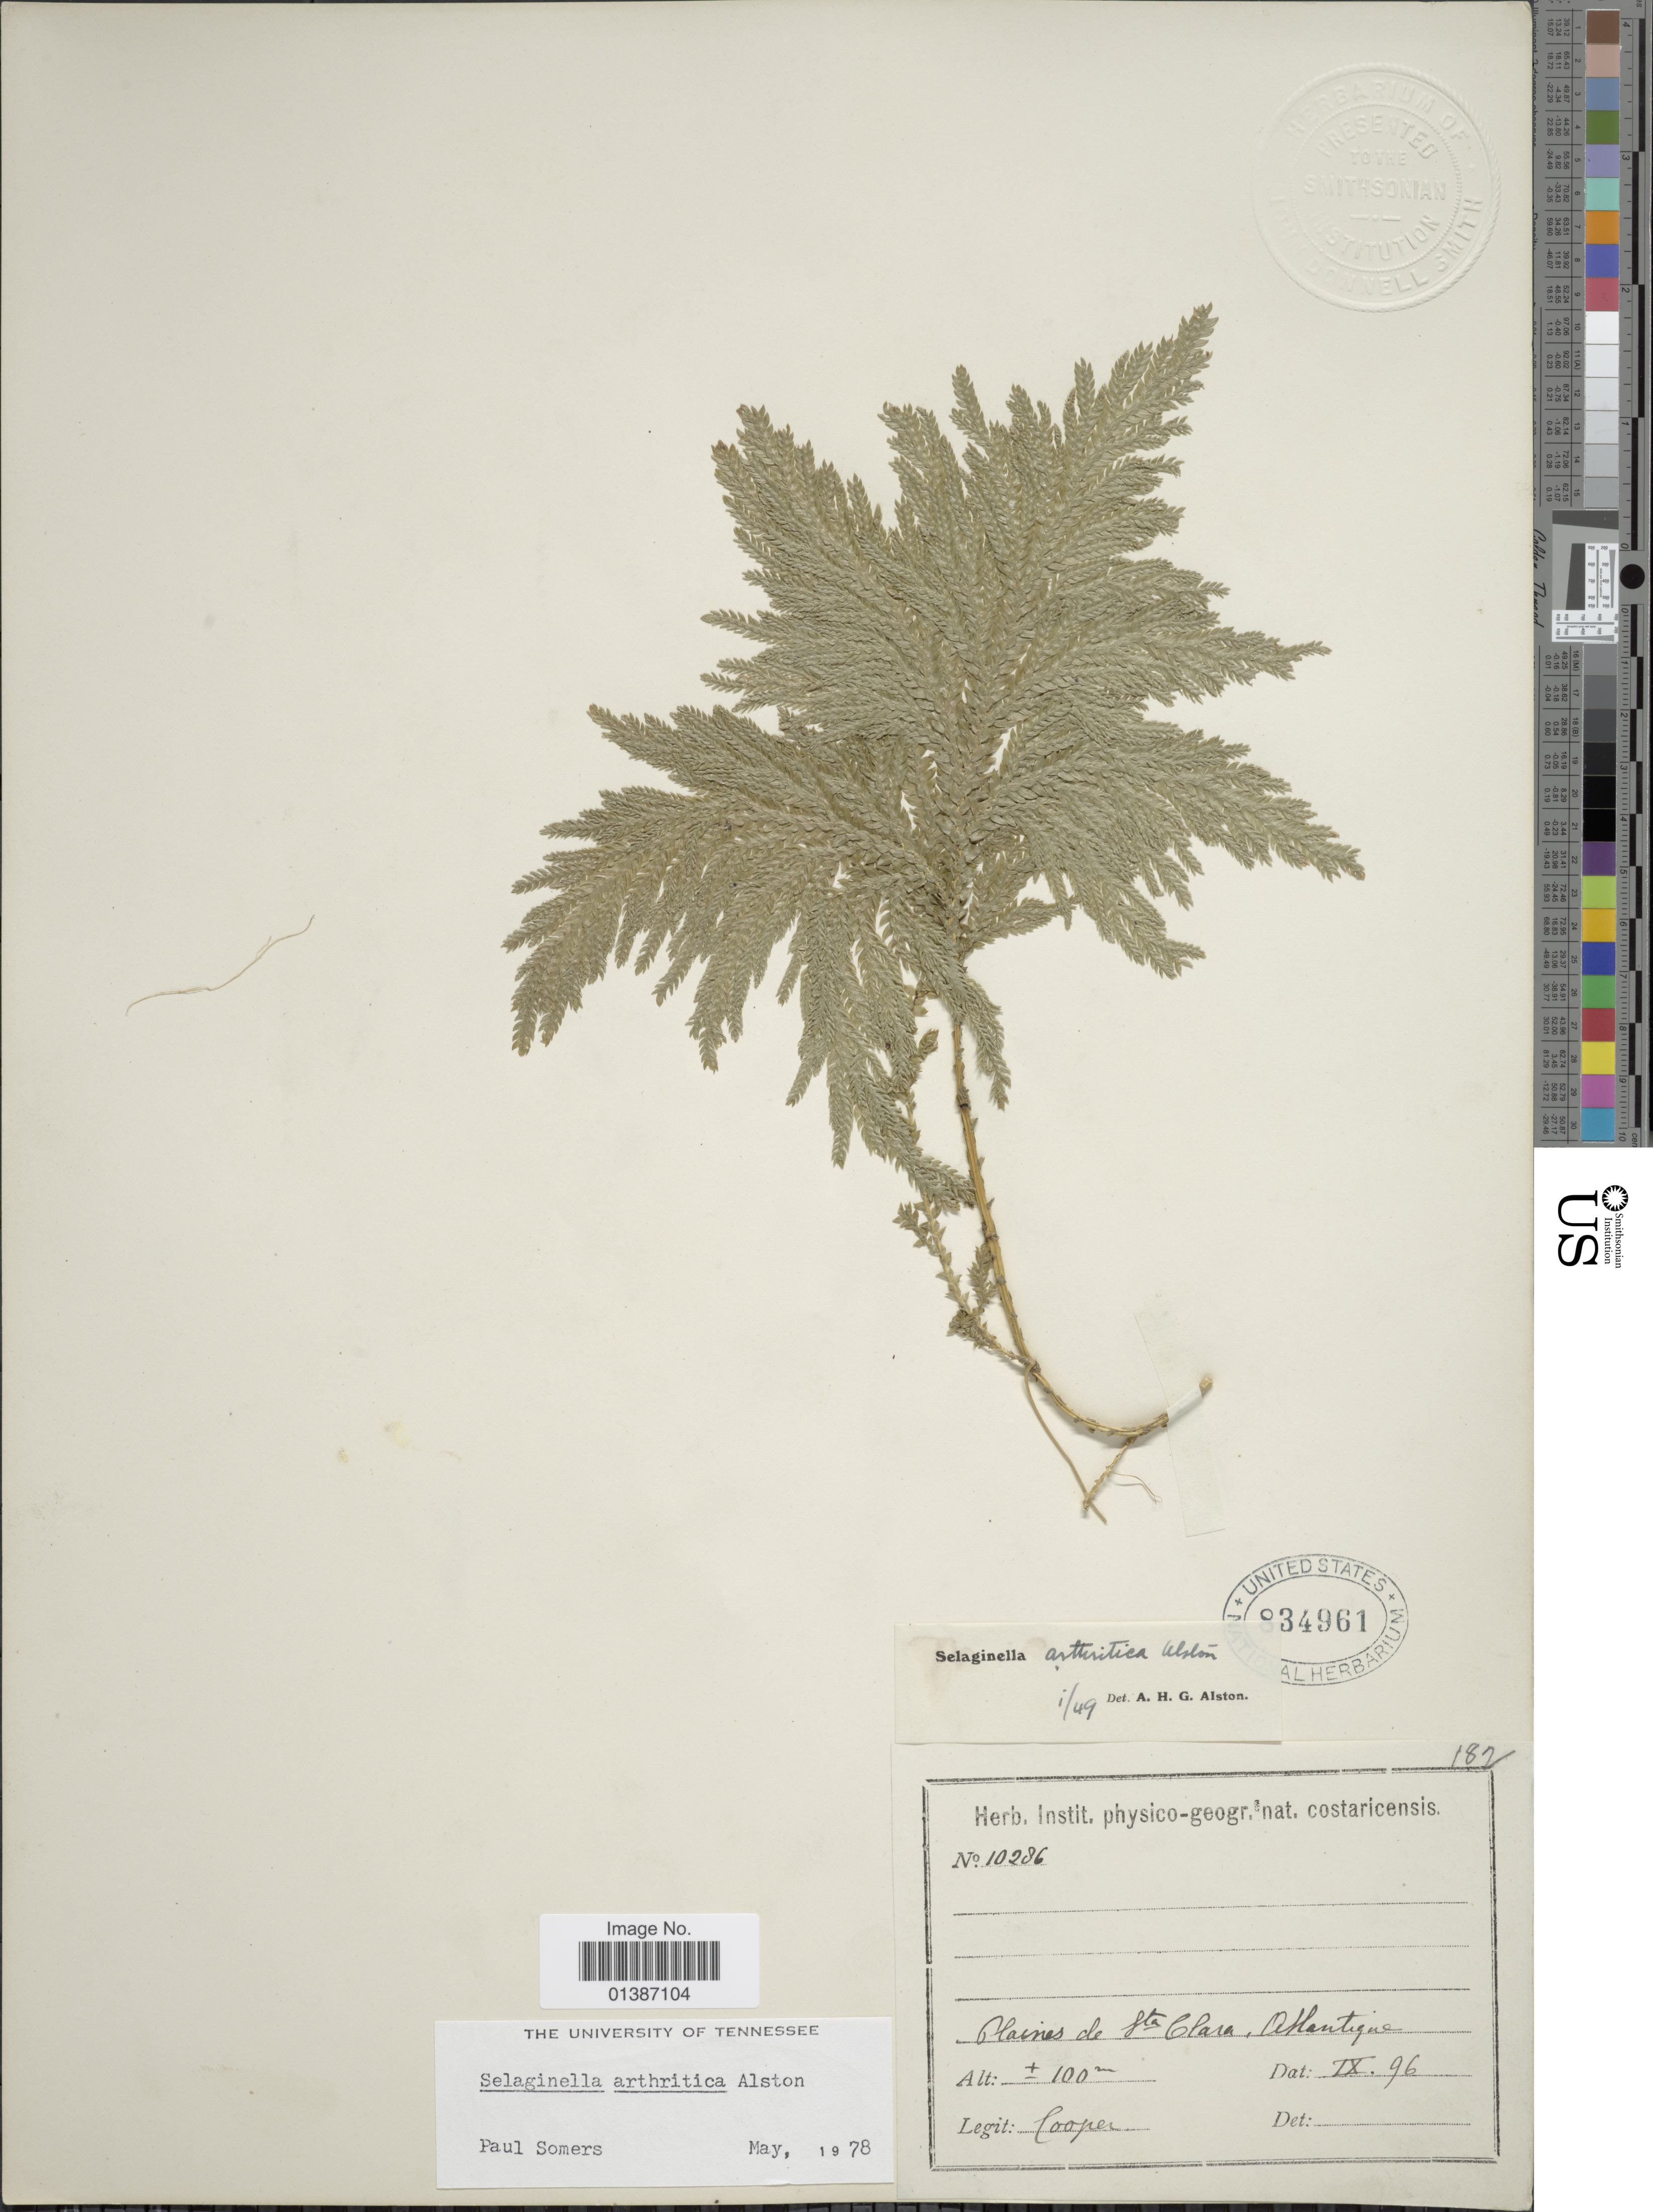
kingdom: Plantae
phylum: Tracheophyta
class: Lycopodiopsida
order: Selaginellales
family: Selaginellaceae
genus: Selaginella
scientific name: Selaginella arthritica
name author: Alston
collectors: -- Cooper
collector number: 10286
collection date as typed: Transcribed d/m/y: /9/96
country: Benin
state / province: Atlantique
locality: Plaines de Sta Clara, Atlantique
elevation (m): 100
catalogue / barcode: US 834961